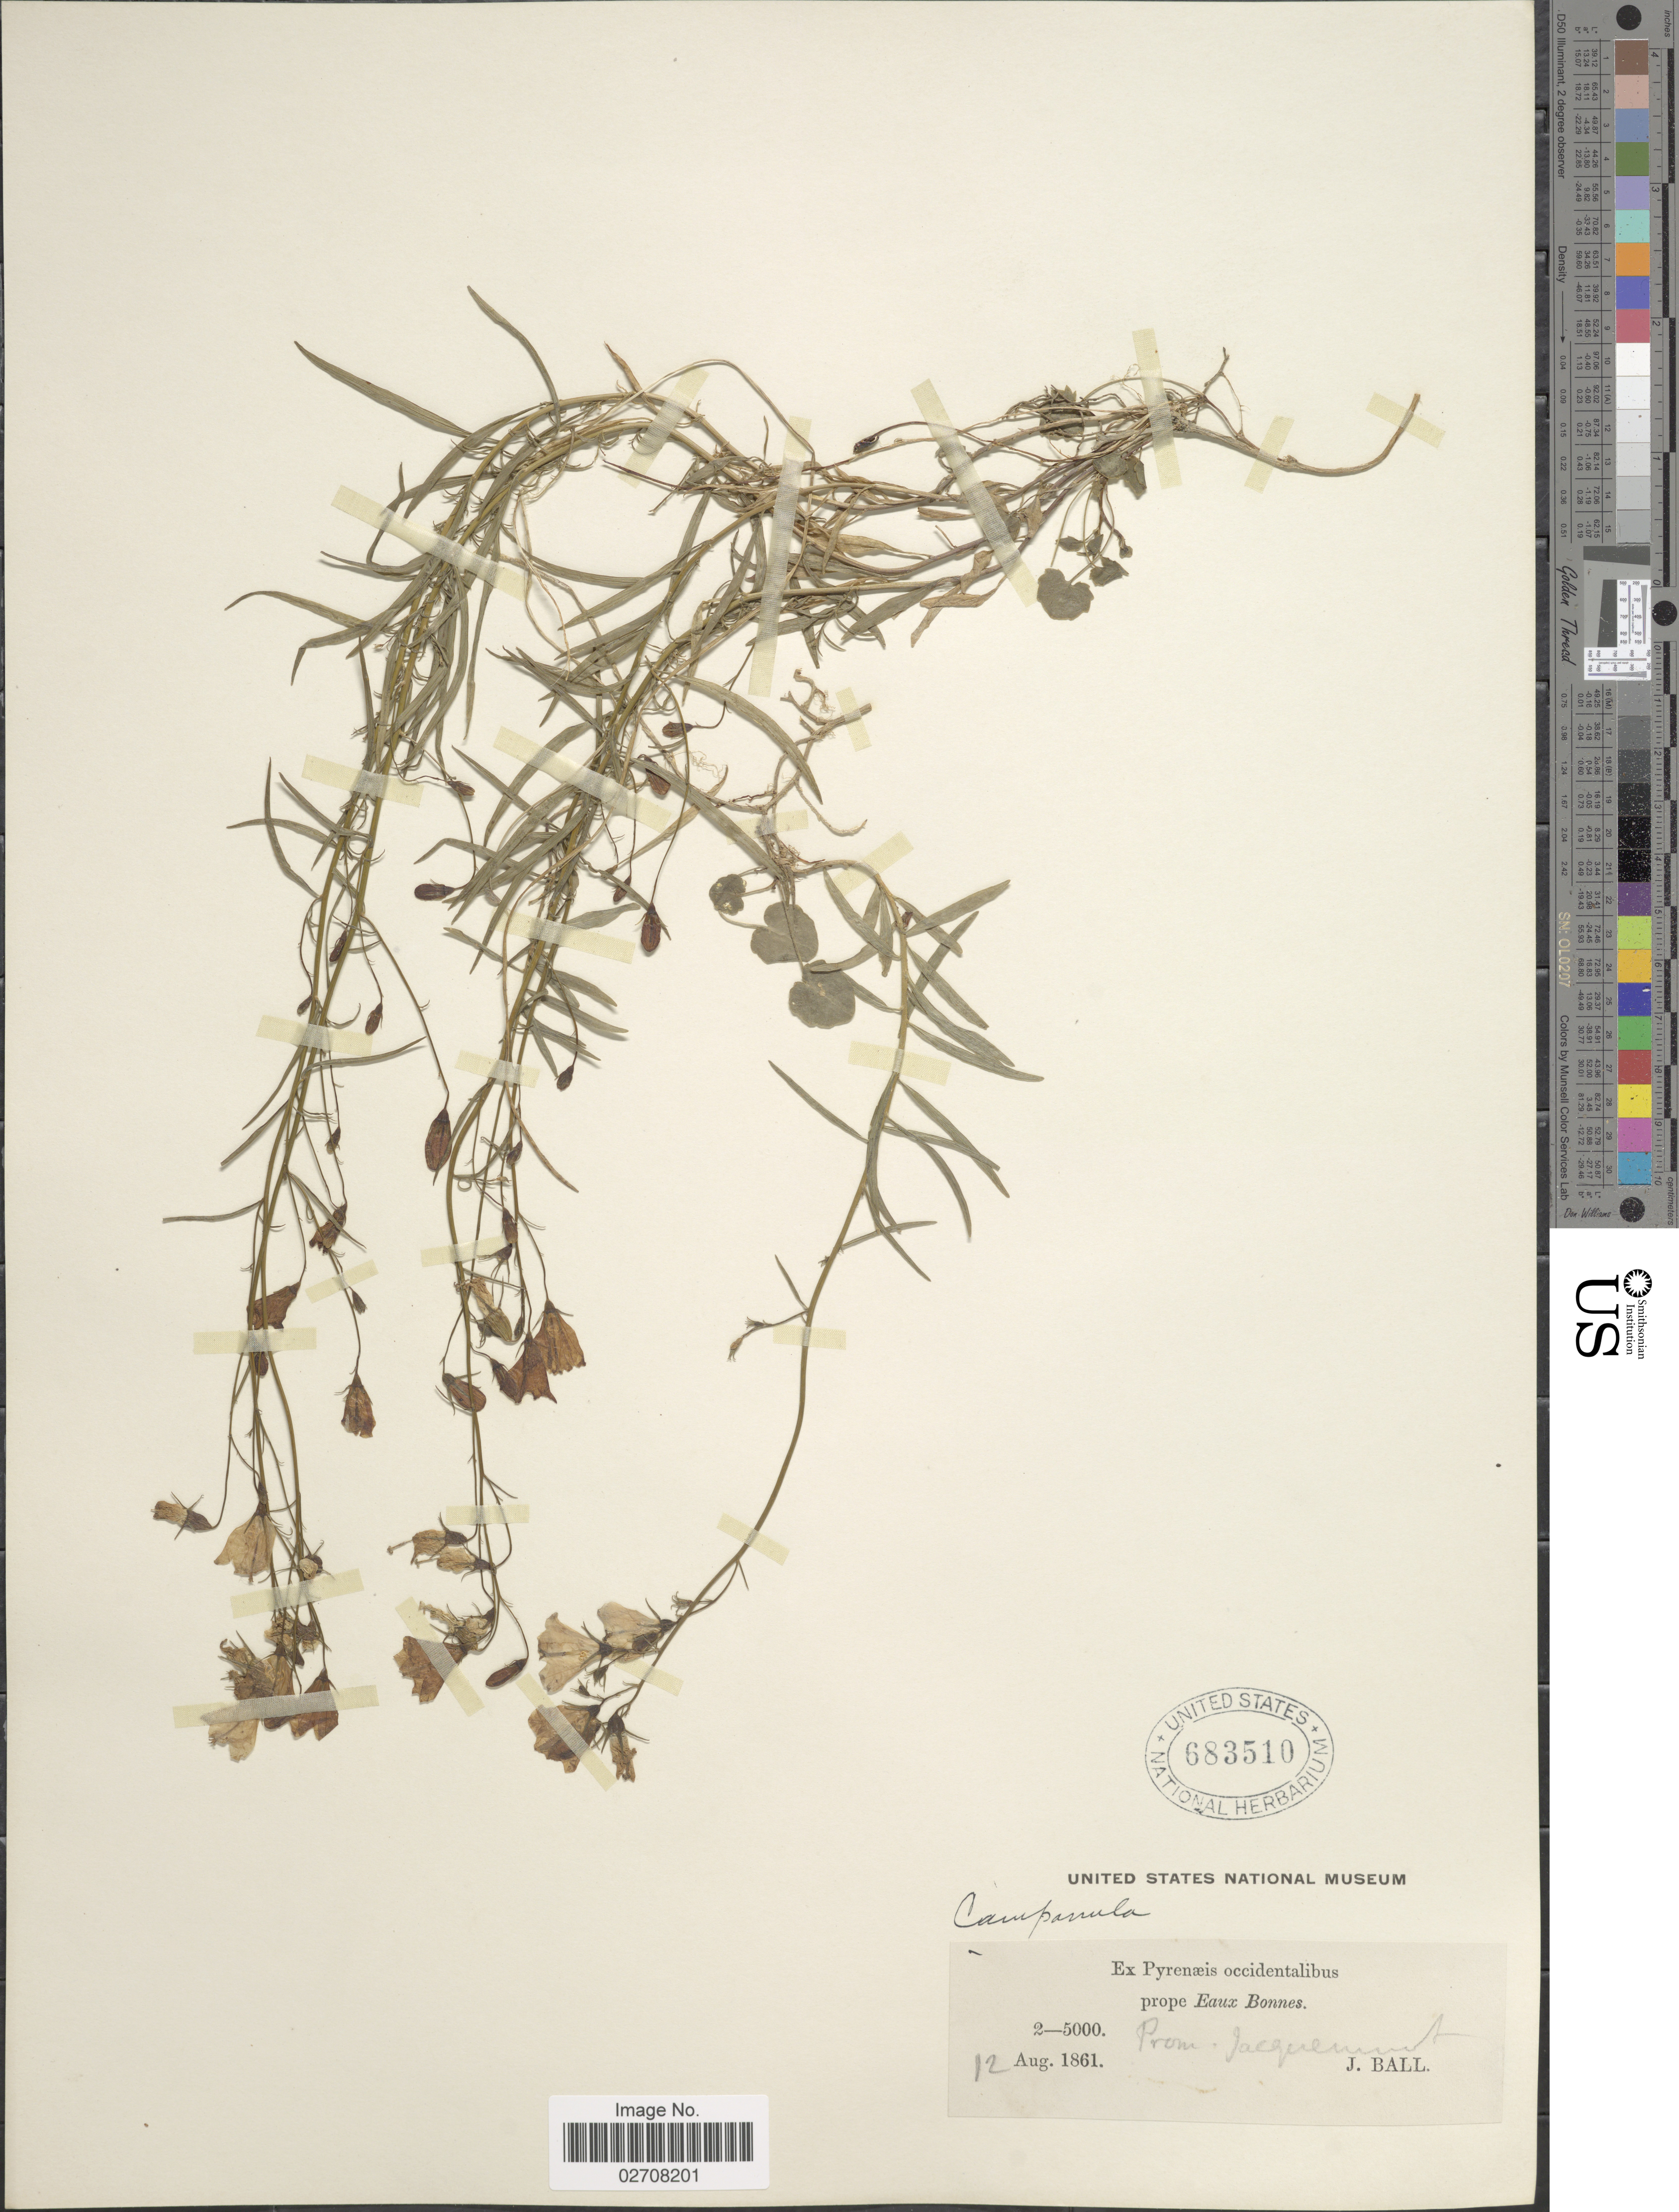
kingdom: Plantae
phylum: Tracheophyta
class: Magnoliopsida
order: Asterales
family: Campanulaceae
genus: Campanula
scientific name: Campanula sp.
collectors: J. Ball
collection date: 1861-08-12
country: France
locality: Pyrenaeis occidentalibus prope Eaux Bonnes.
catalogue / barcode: US 683510